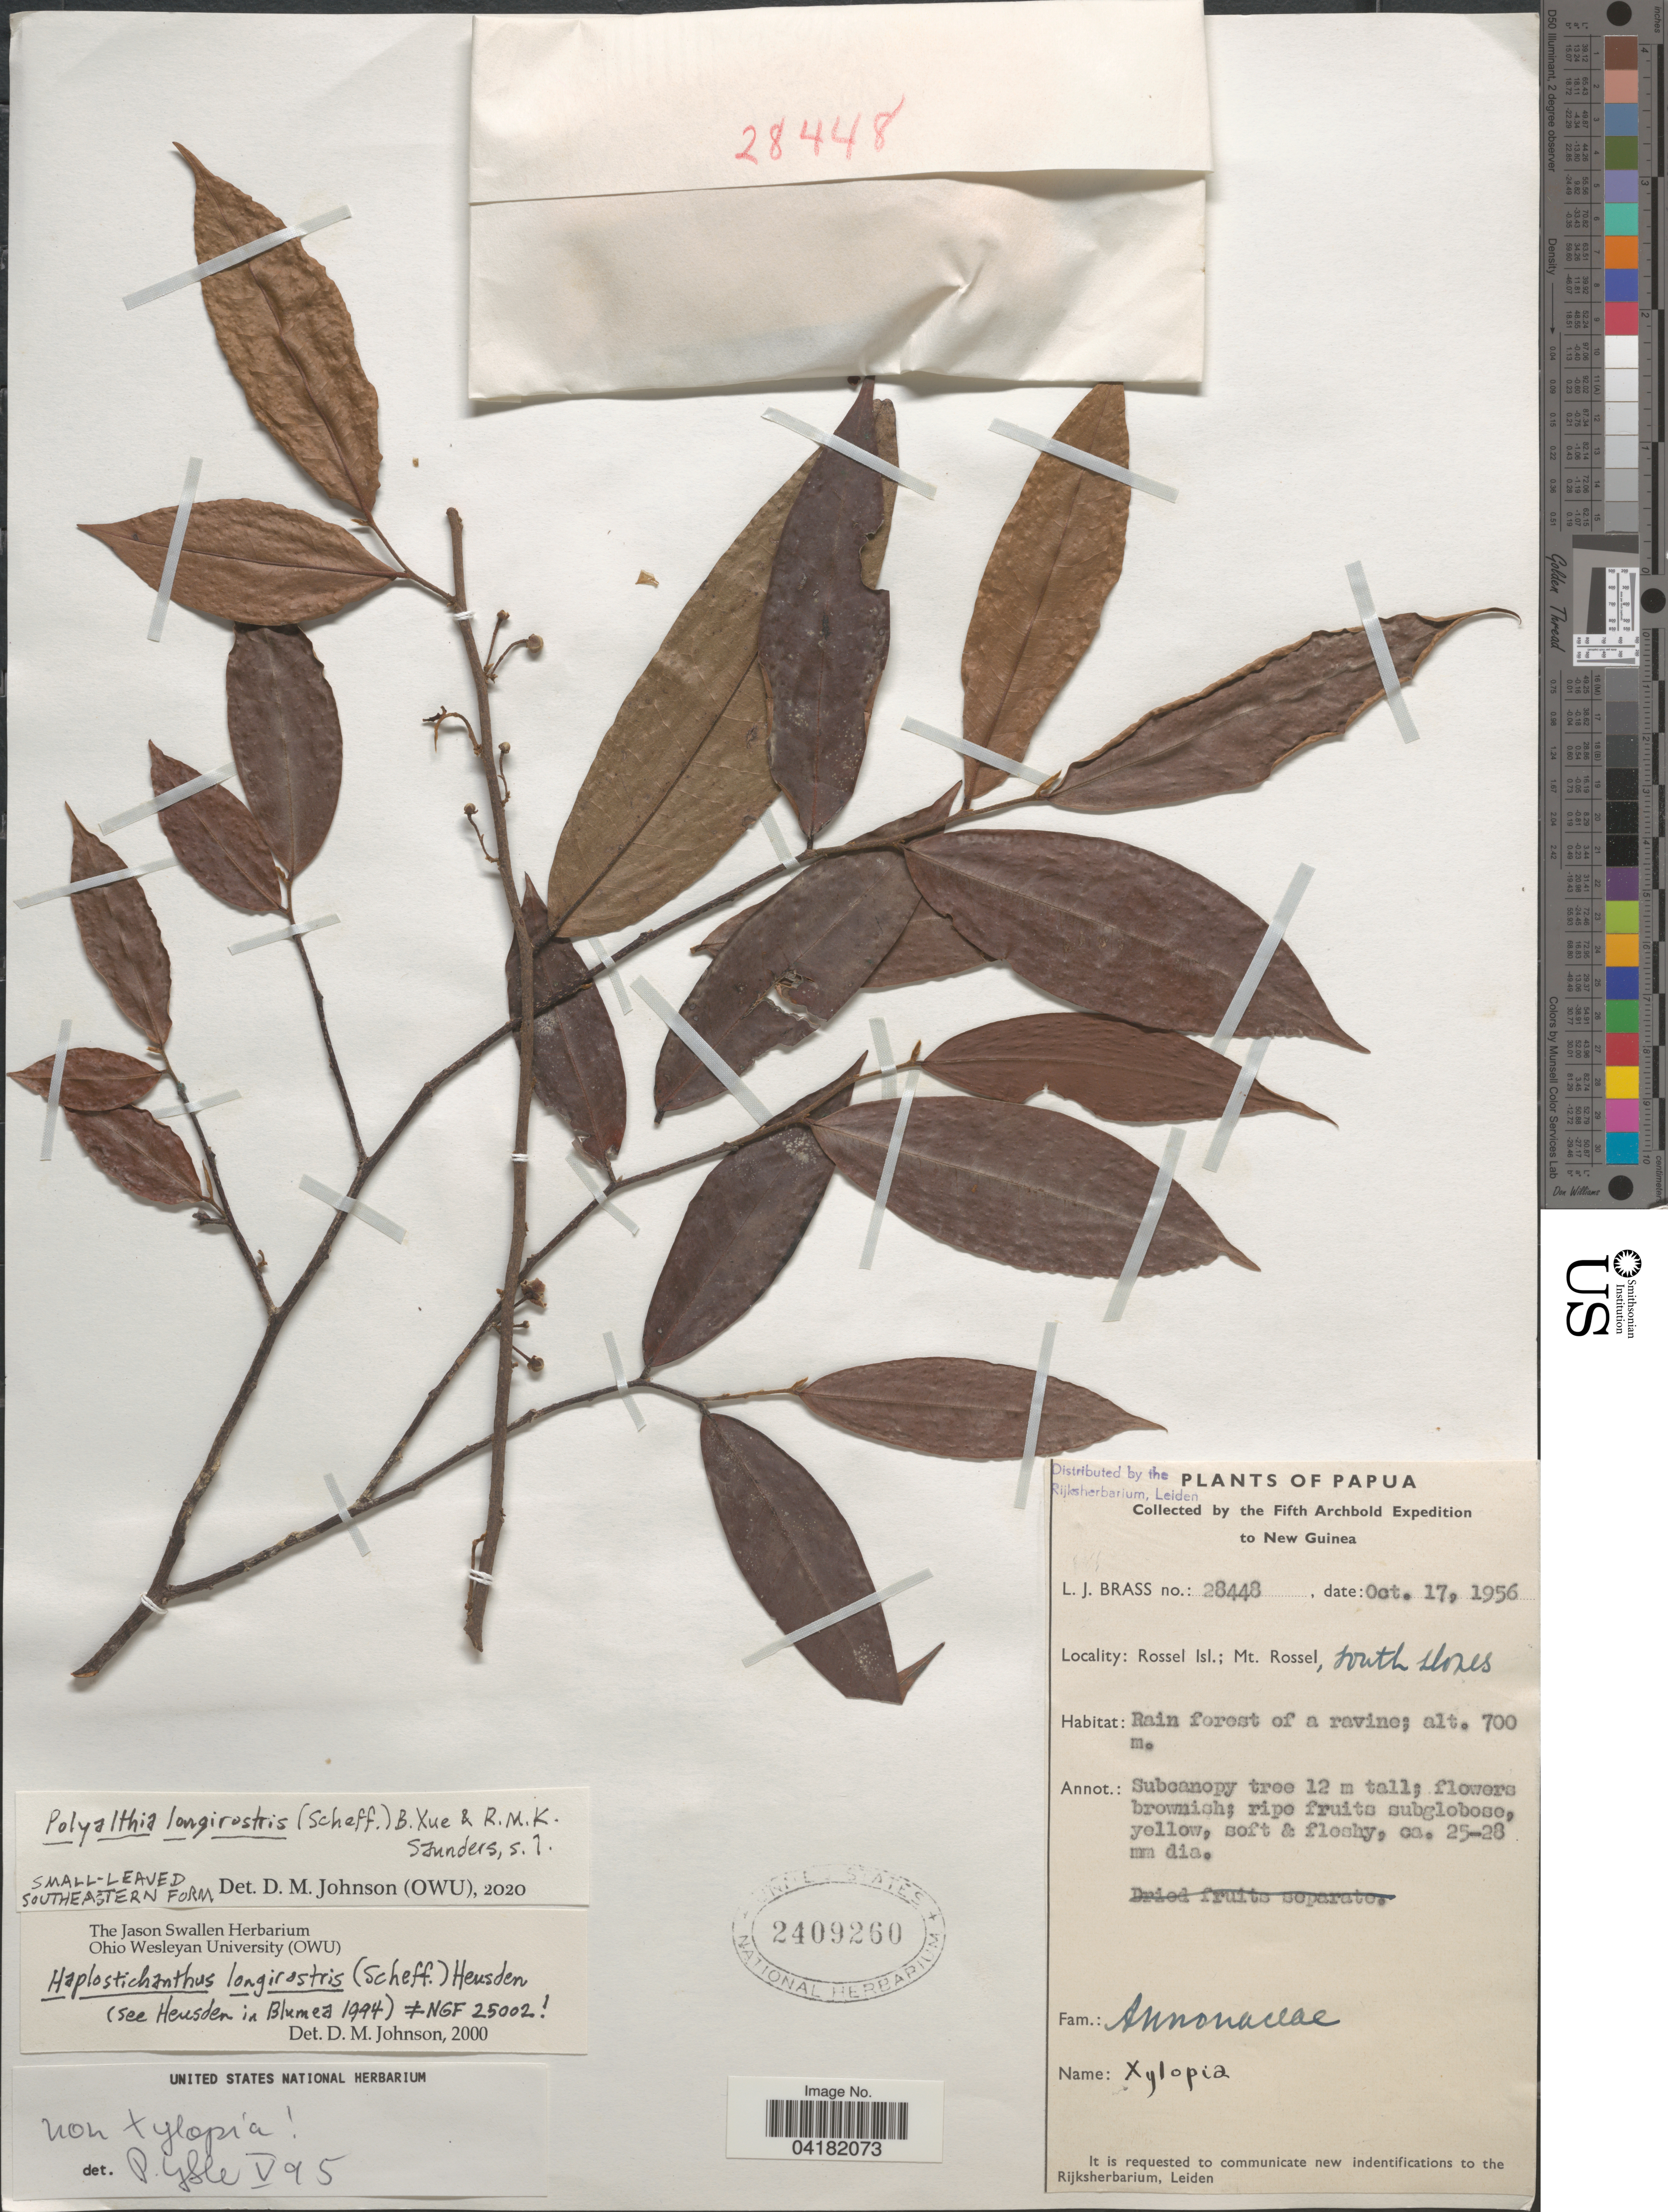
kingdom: Plantae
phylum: Tracheophyta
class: Magnoliopsida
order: Magnoliales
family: Annonaceae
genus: Polyalthia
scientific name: Polyalthia longirostris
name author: (Scheff.) B. Xue & R.M.K. Saunders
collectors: L. J. Brass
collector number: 28448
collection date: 1956-10-17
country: Papua New Guinea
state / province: Milne Bay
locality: The Fifth Archbold Expedition to New Guinea. Rossel Isl.; Mt. ROssel, south Mozes [interpreted].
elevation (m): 700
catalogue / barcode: US 2409260